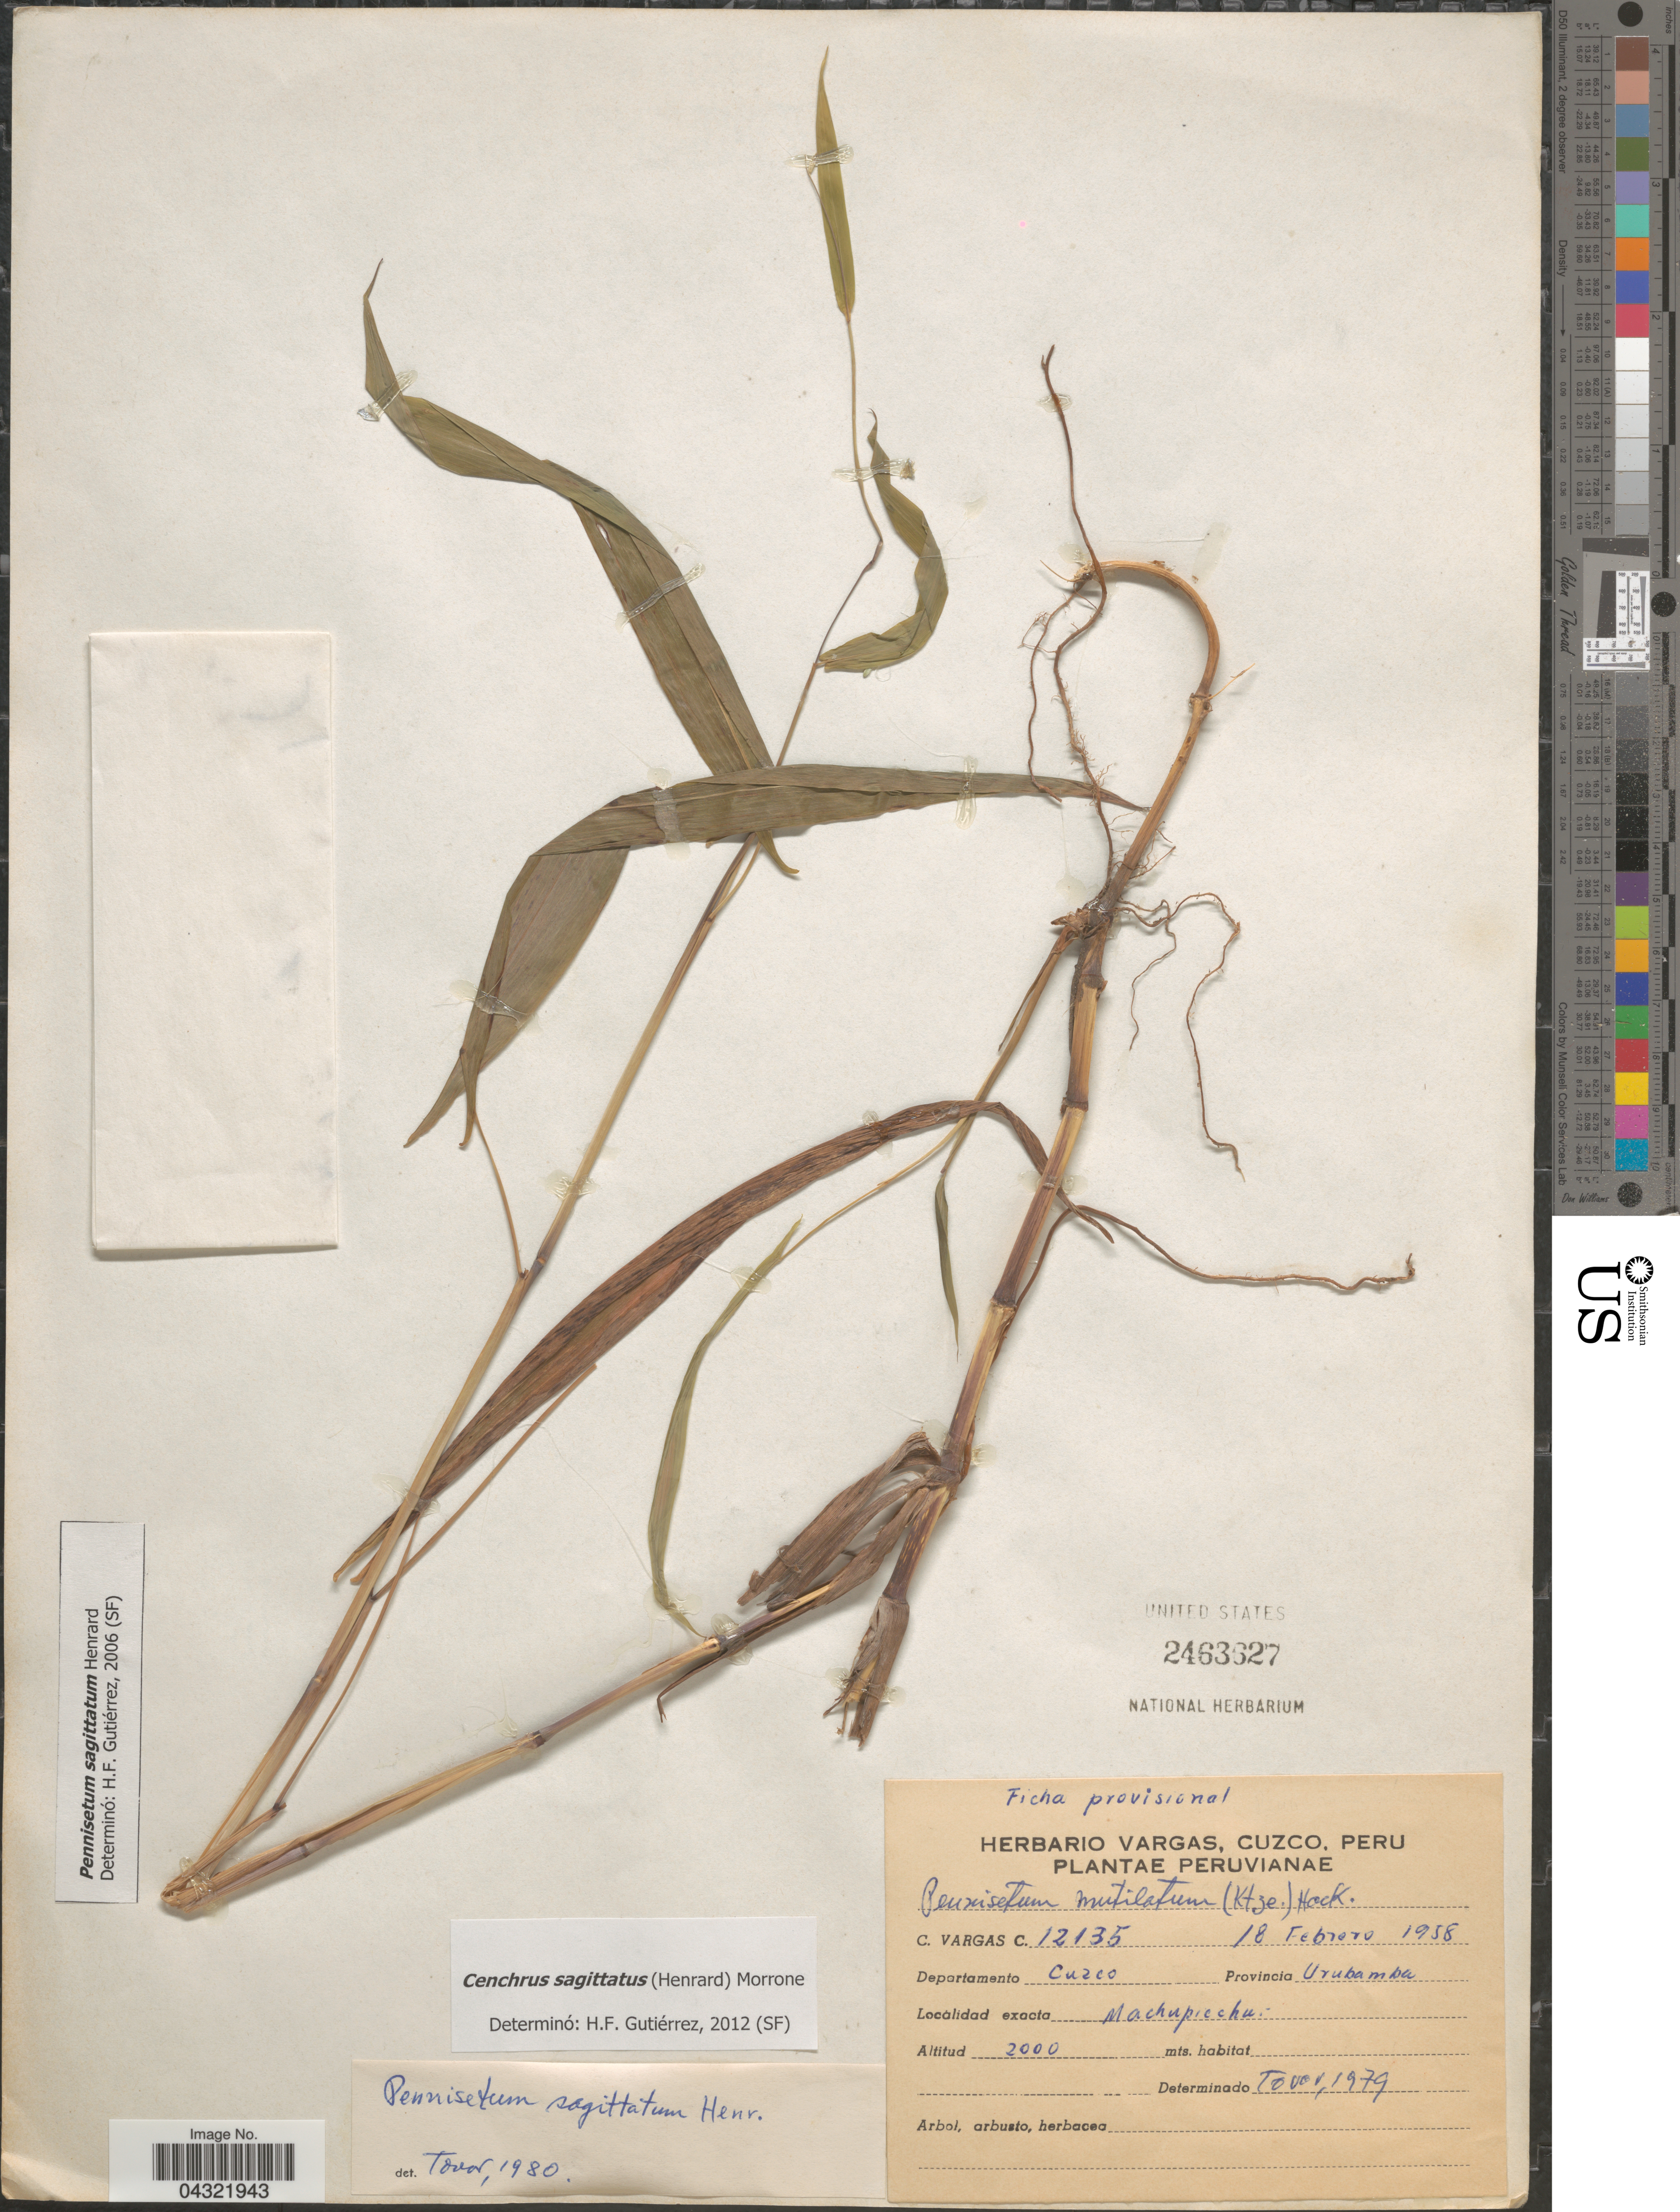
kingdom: Plantae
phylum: Tracheophyta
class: Liliopsida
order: Poales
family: Poaceae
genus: Cenchrus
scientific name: Cenchrus sagittatus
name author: (Henr.) Morrone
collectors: C. Vargas Calderón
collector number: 12135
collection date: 1958-02-18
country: Peru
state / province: Cusco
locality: Departamento Cuzco. Provincia Urubamba. Machupicchu.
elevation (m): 2000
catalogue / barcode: US 2463627